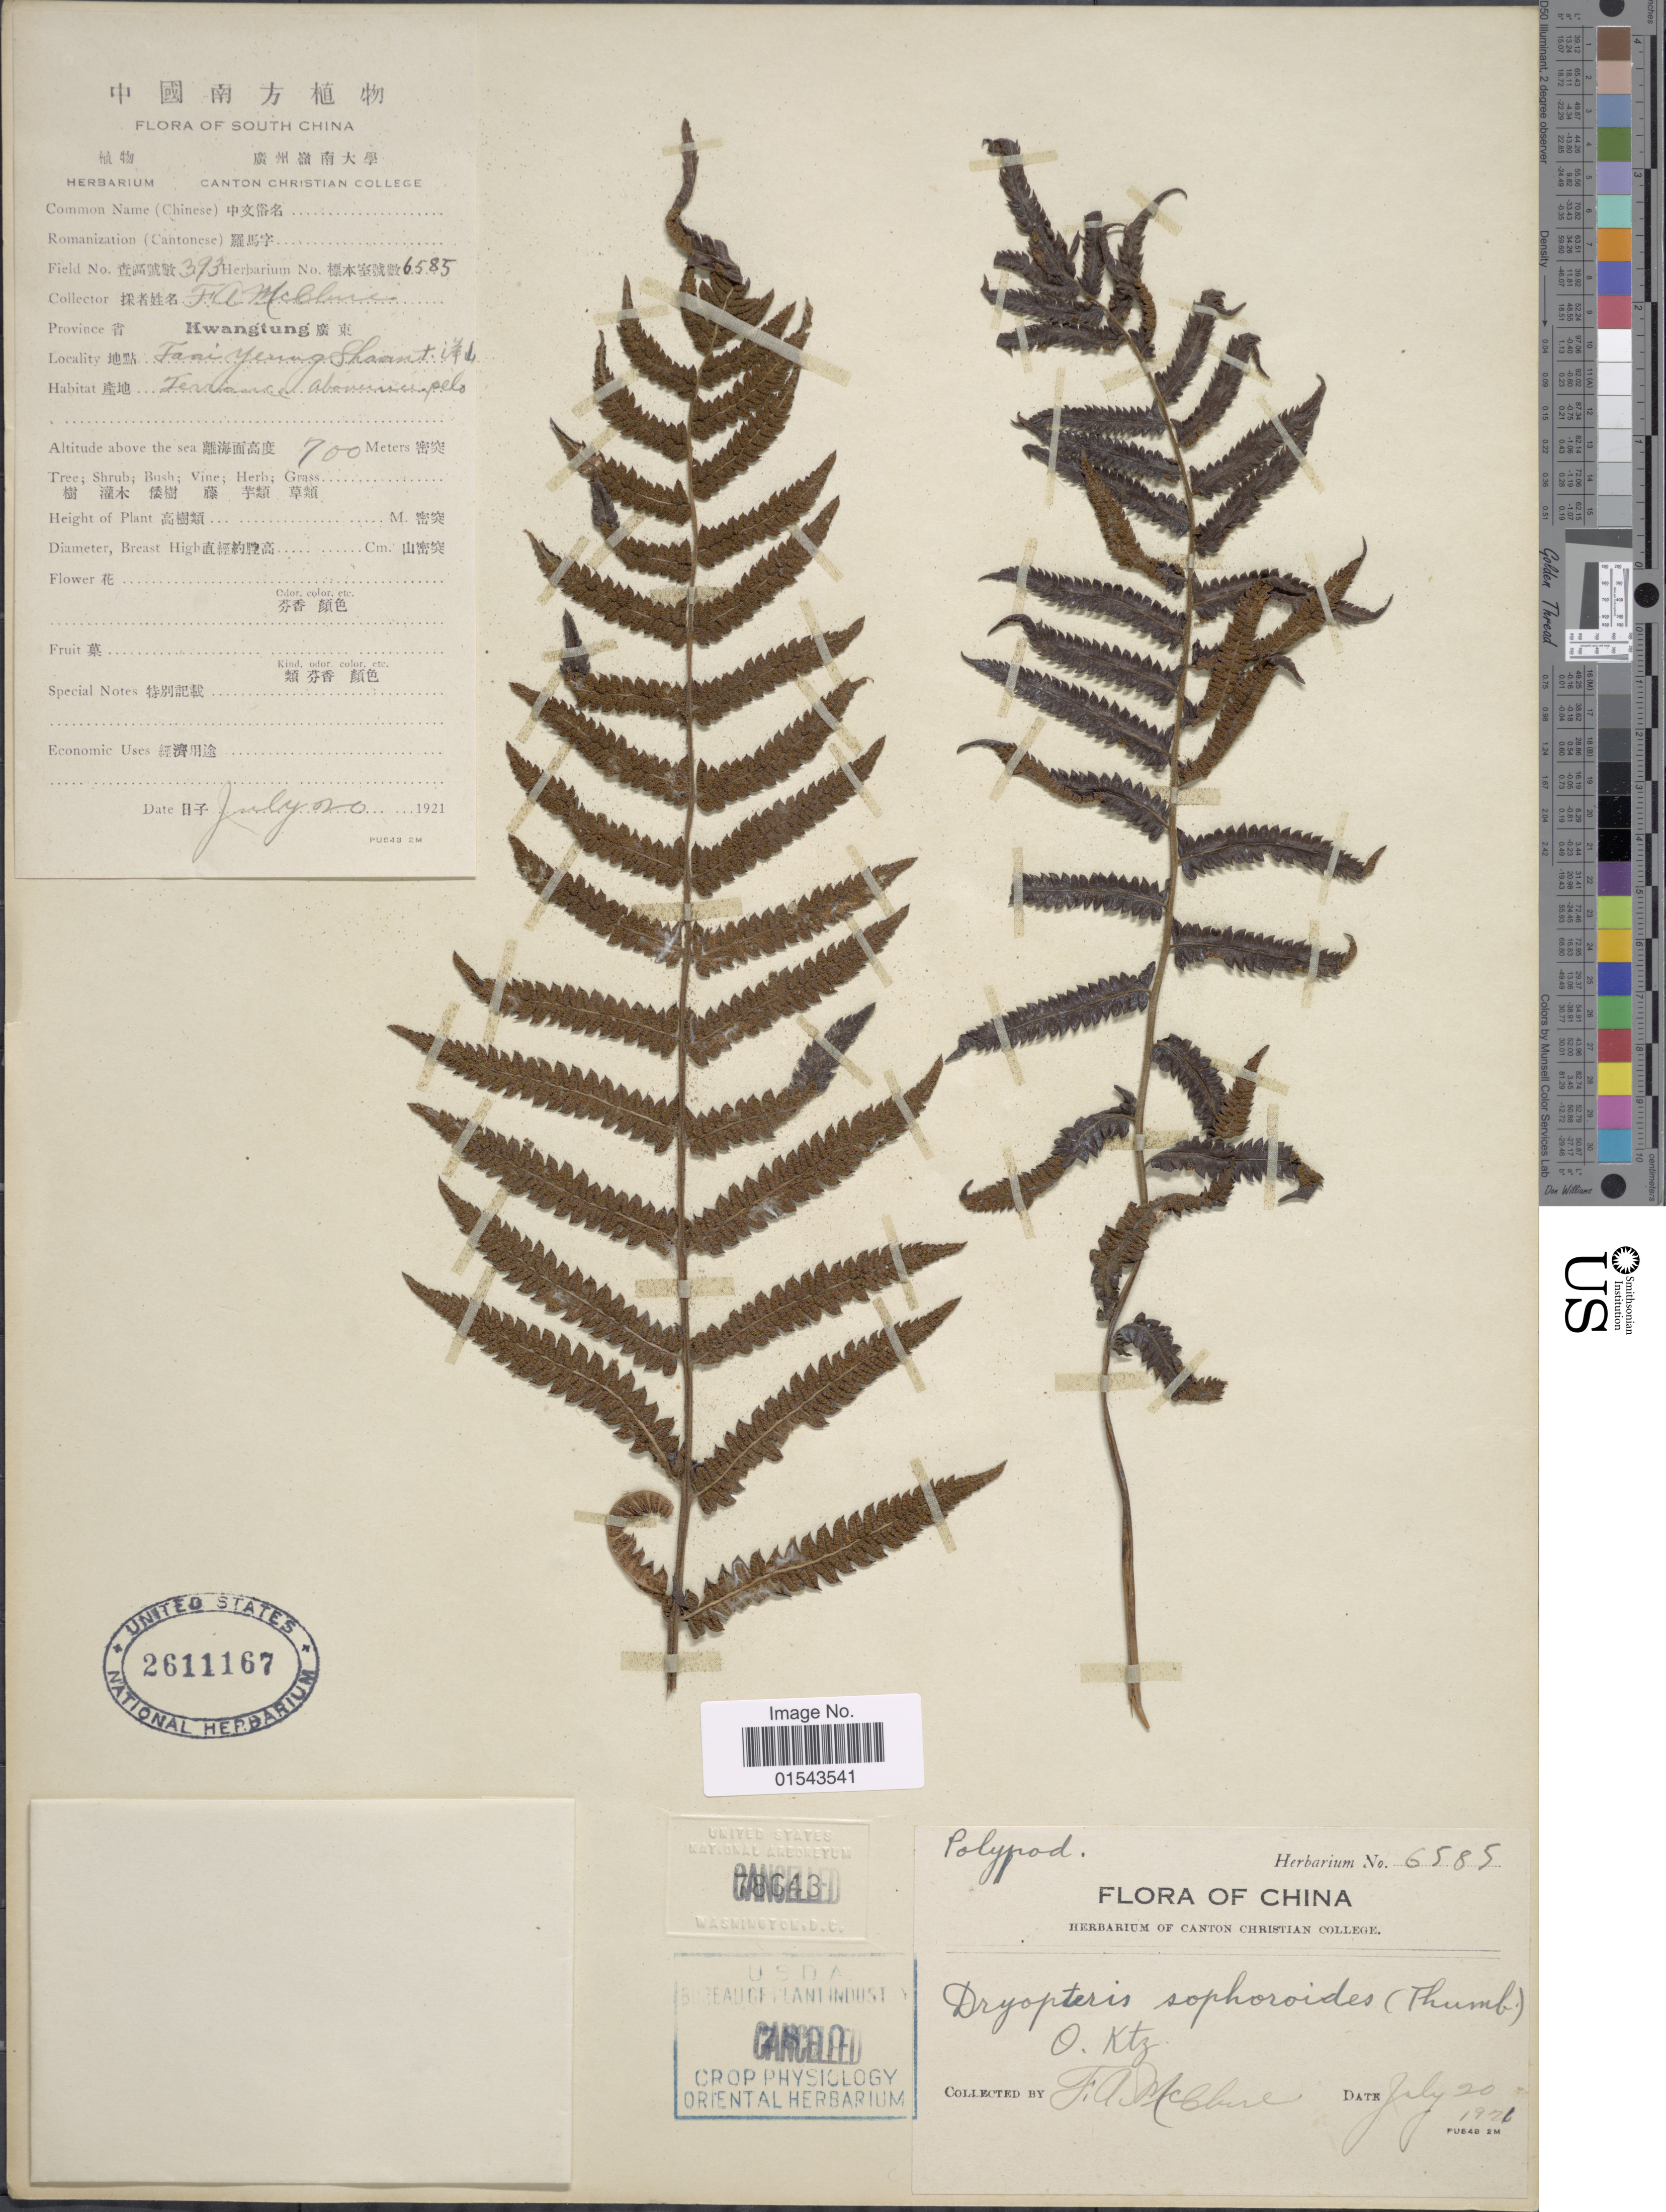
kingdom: Plantae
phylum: Tracheophyta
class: Polypodiopsida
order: Polypodiales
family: Thelypteridaceae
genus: Christella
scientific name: Christella acuminata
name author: (Houtt.) H. Lév.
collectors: F. A. McClure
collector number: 393/6585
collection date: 1921-07-20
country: China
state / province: Guangdong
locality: South China. Kwangtung. Taai yering Shaan. terrain abundunt [interpreted]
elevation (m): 700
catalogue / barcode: US 2611167